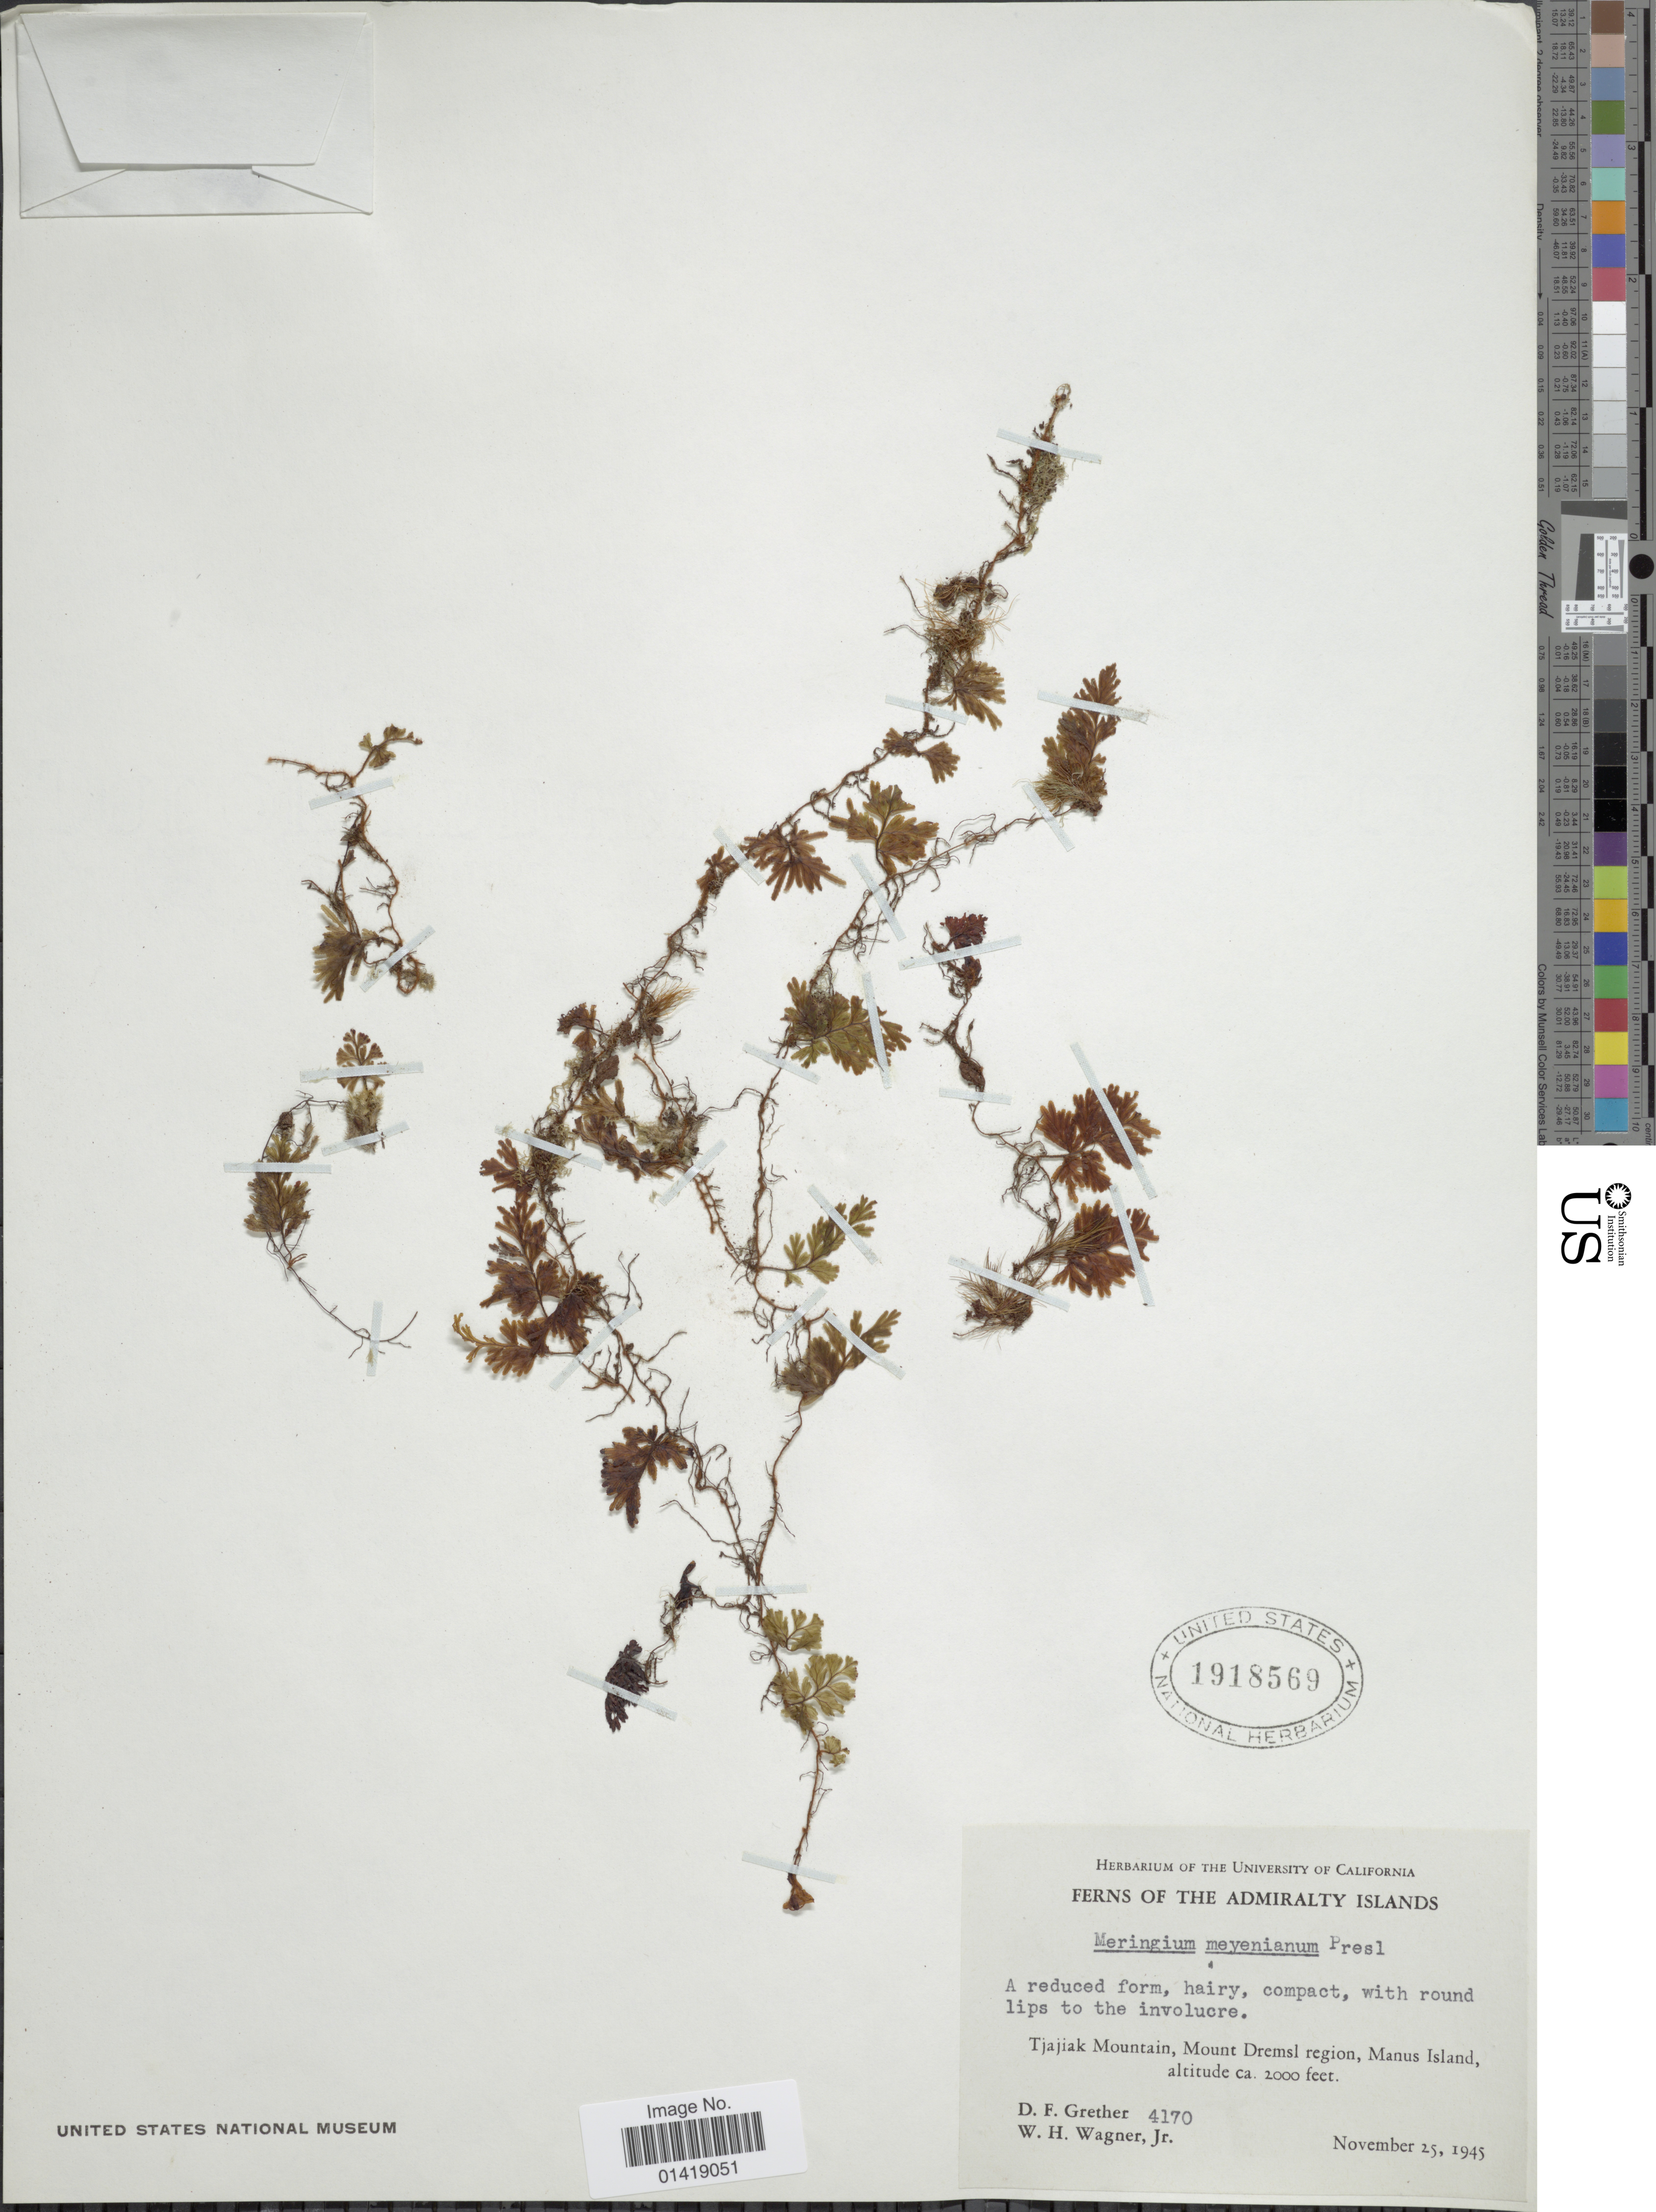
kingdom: Plantae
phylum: Tracheophyta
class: Polypodiopsida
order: Hymenophyllales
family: Hymenophyllaceae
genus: Hymenophyllum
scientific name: Hymenophyllum meyenianum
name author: (C. Presl) Copel.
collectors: D. F. Grether & W. H. Wagner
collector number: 4170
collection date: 1945-11-25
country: Papua New Guinea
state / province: Manus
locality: The Admiralty Islands Tjajiak mountain mount Dremsl region, Manus Island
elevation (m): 610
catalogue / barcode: US 1918569